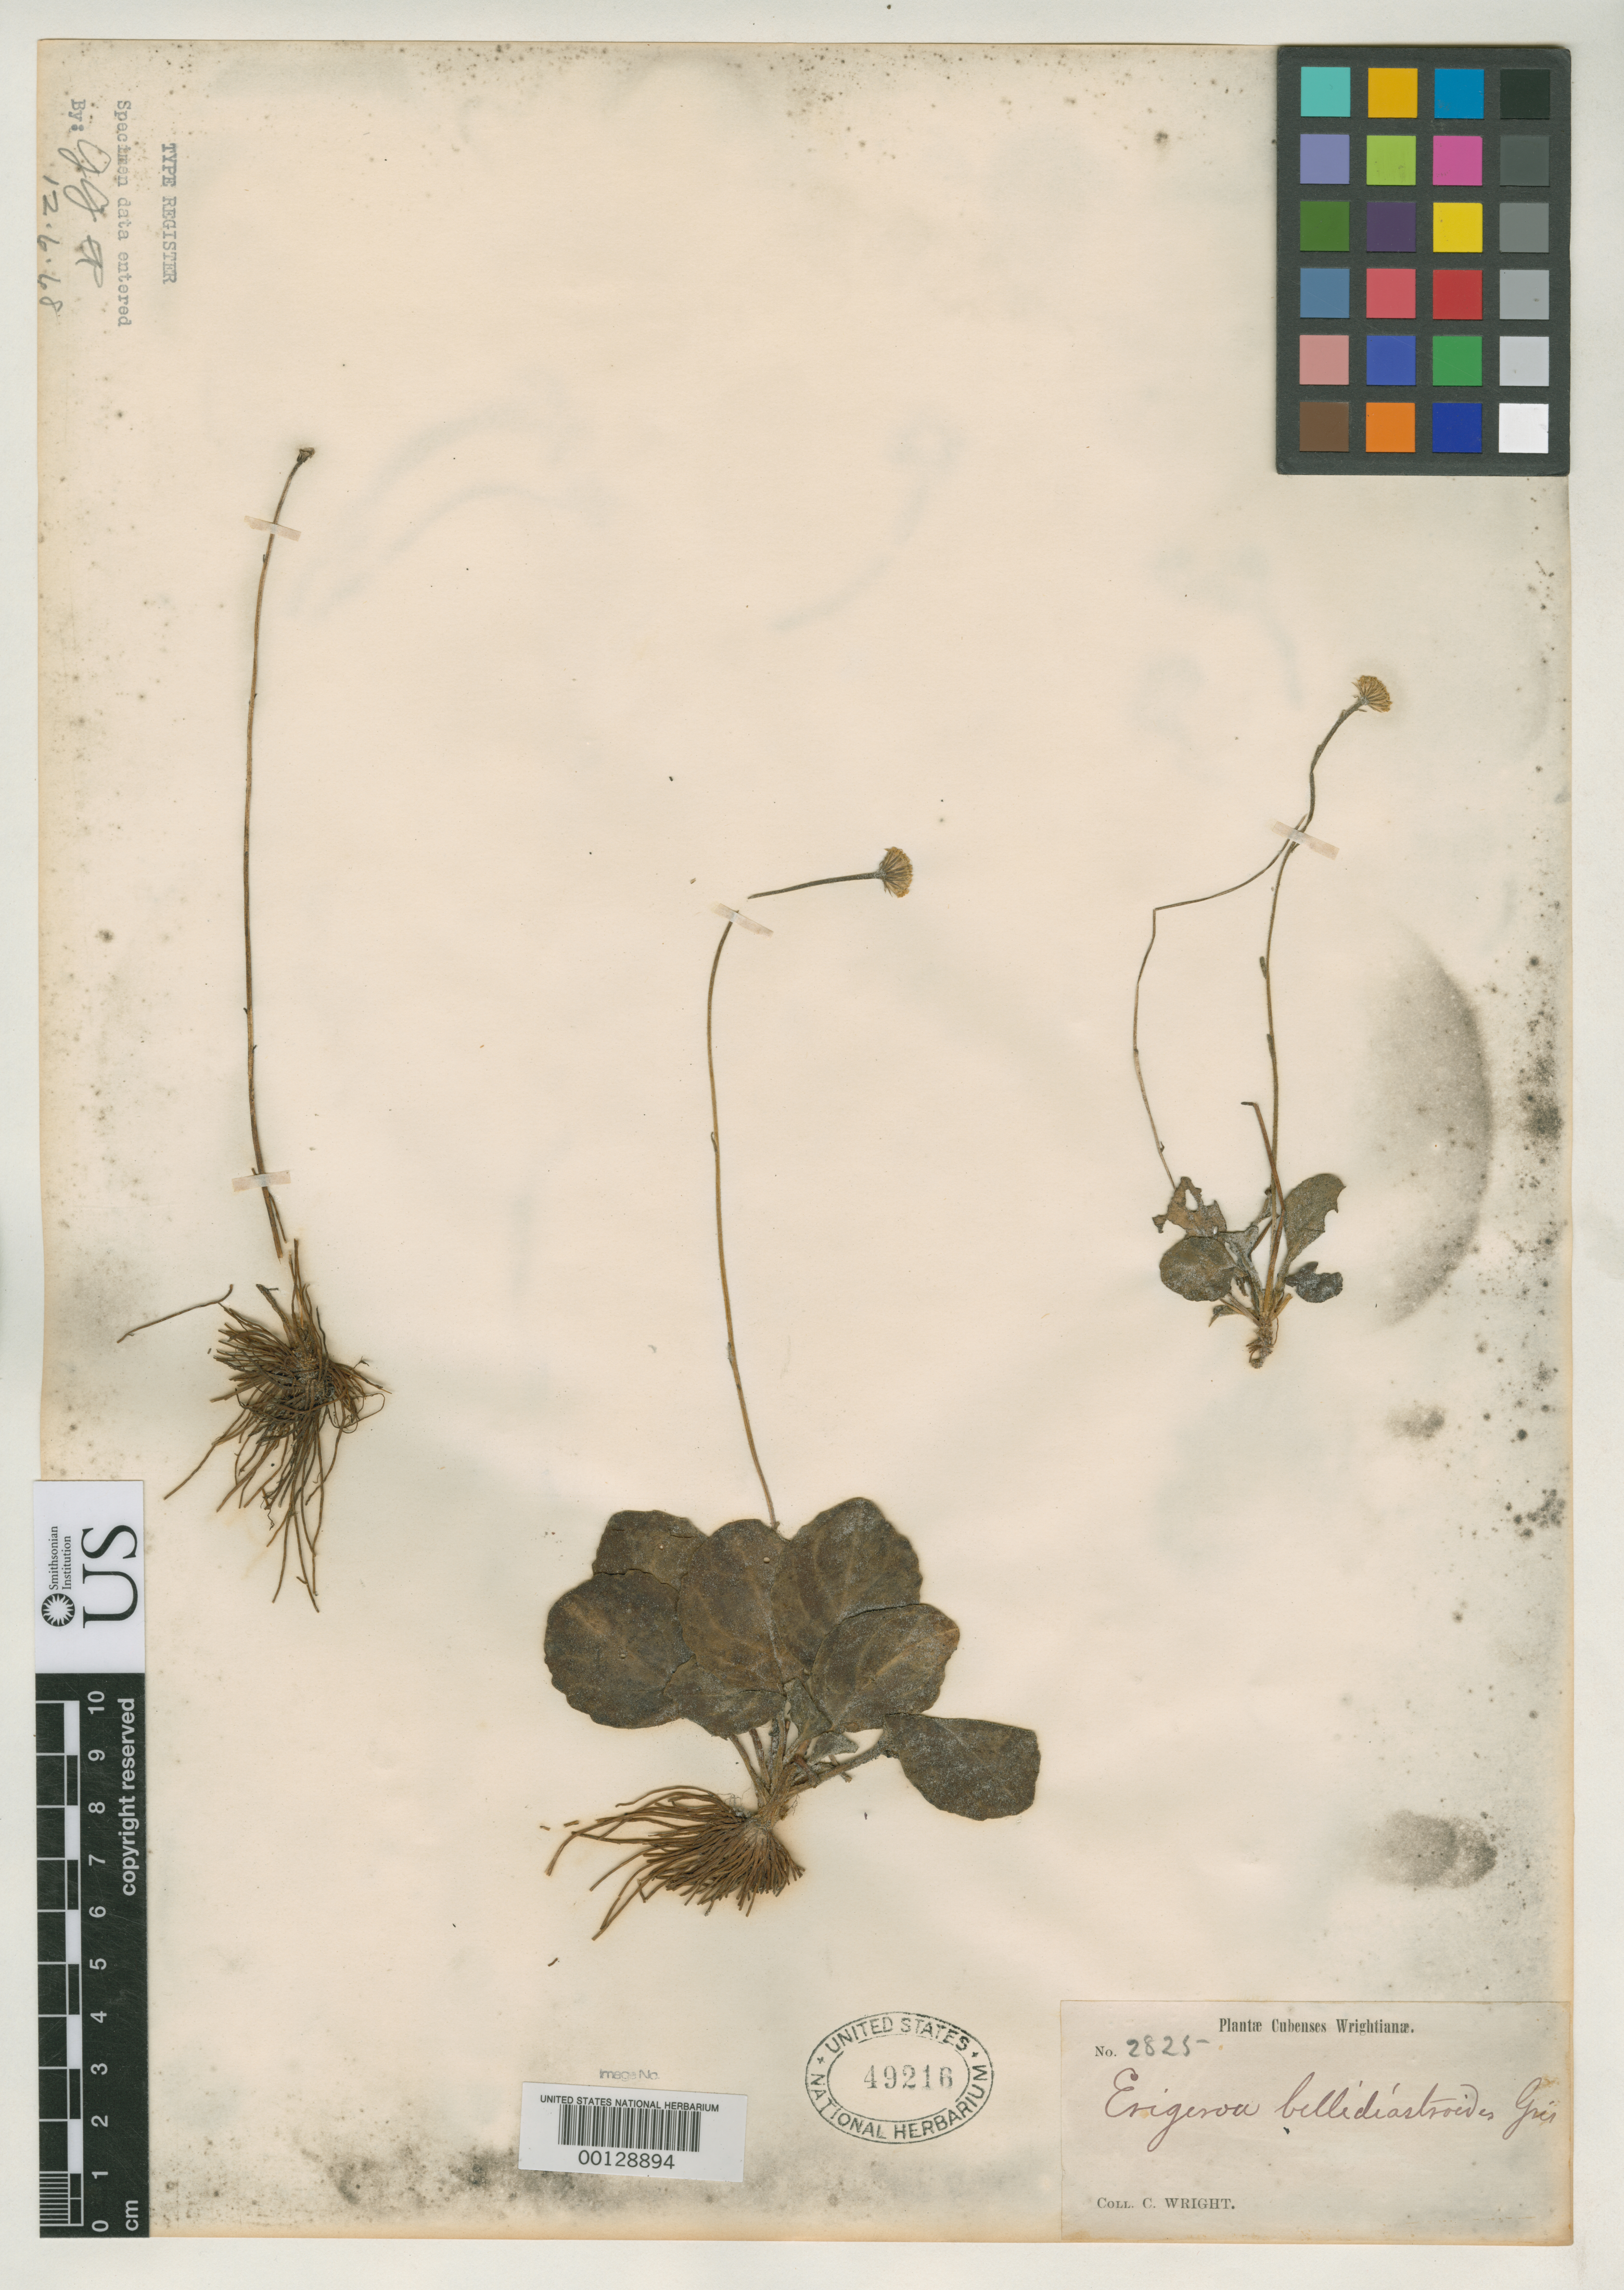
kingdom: Plantae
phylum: Tracheophyta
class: Magnoliopsida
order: Asterales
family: Asteraceae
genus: Erigeron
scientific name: Erigeron bellidiastroides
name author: Griseb.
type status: Isotype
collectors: C. Wright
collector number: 2825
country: Cuba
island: Greater Antilles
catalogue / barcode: US 49216